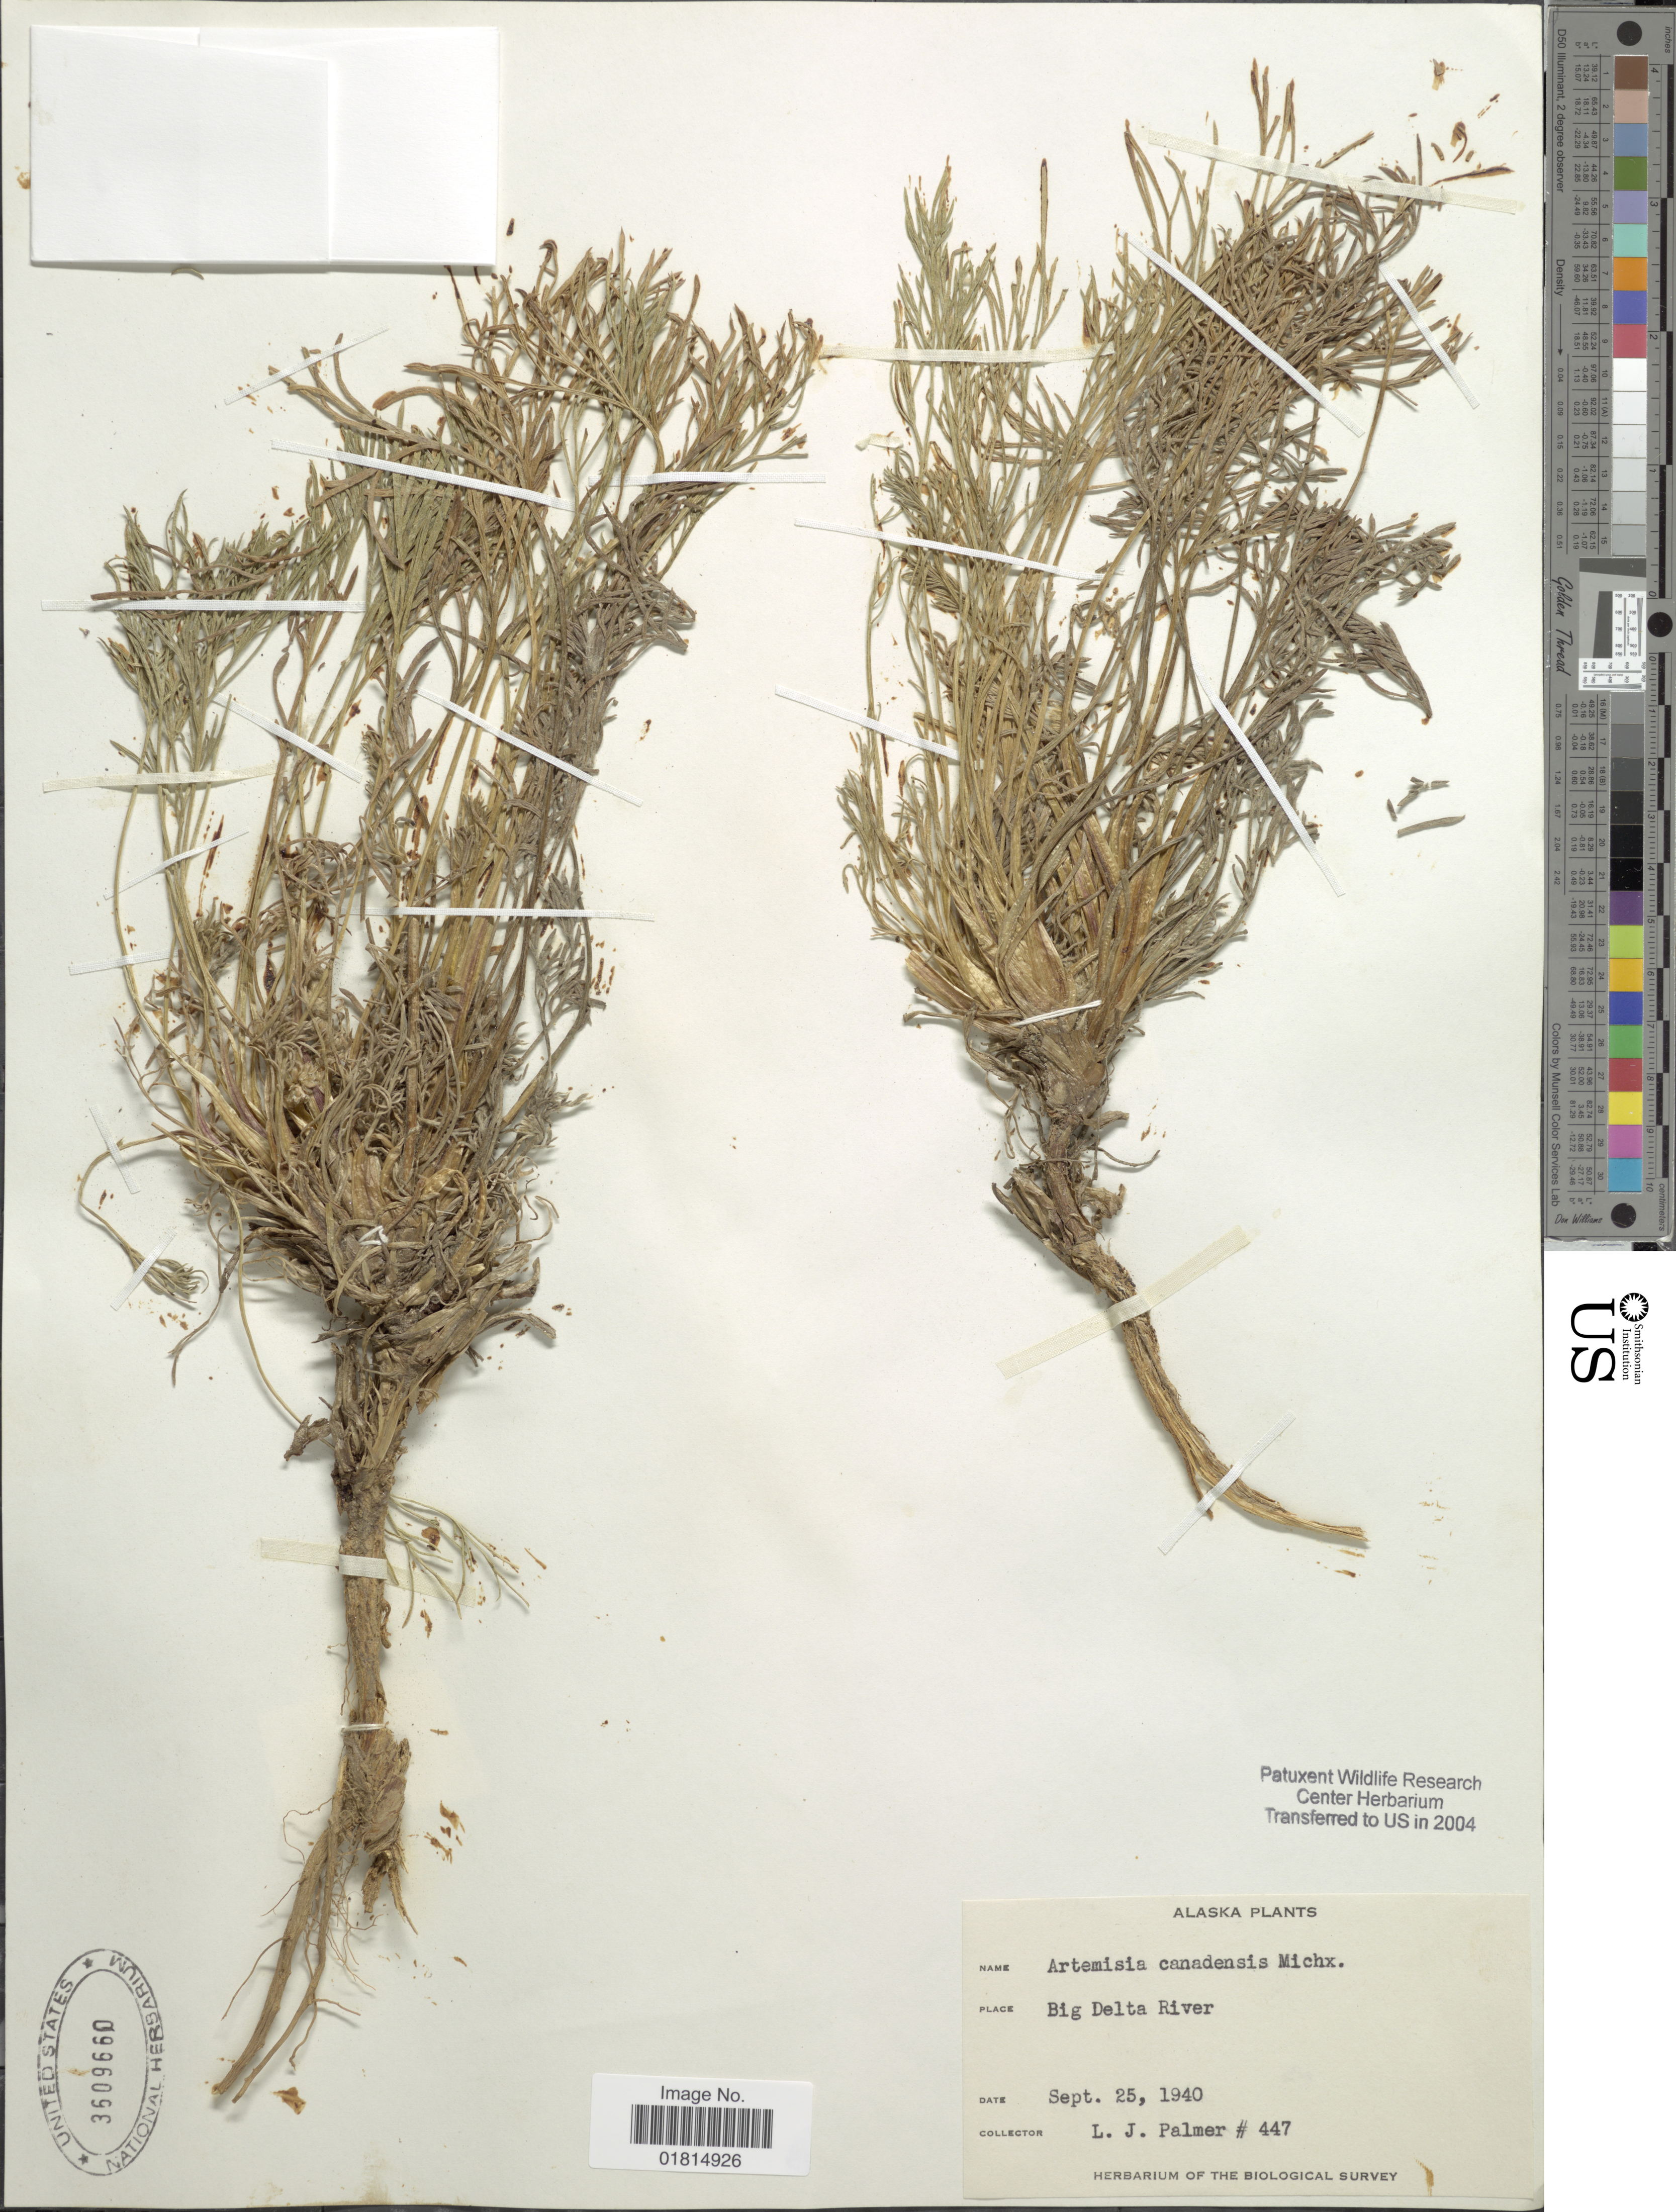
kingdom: Plantae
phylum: Tracheophyta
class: Magnoliopsida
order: Asterales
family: Asteraceae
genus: Artemisia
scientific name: Artemisia canadensis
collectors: L. J. Palmer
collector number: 447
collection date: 1940-09-25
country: United States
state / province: Alaska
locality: Big Delta River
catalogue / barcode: US 3609660